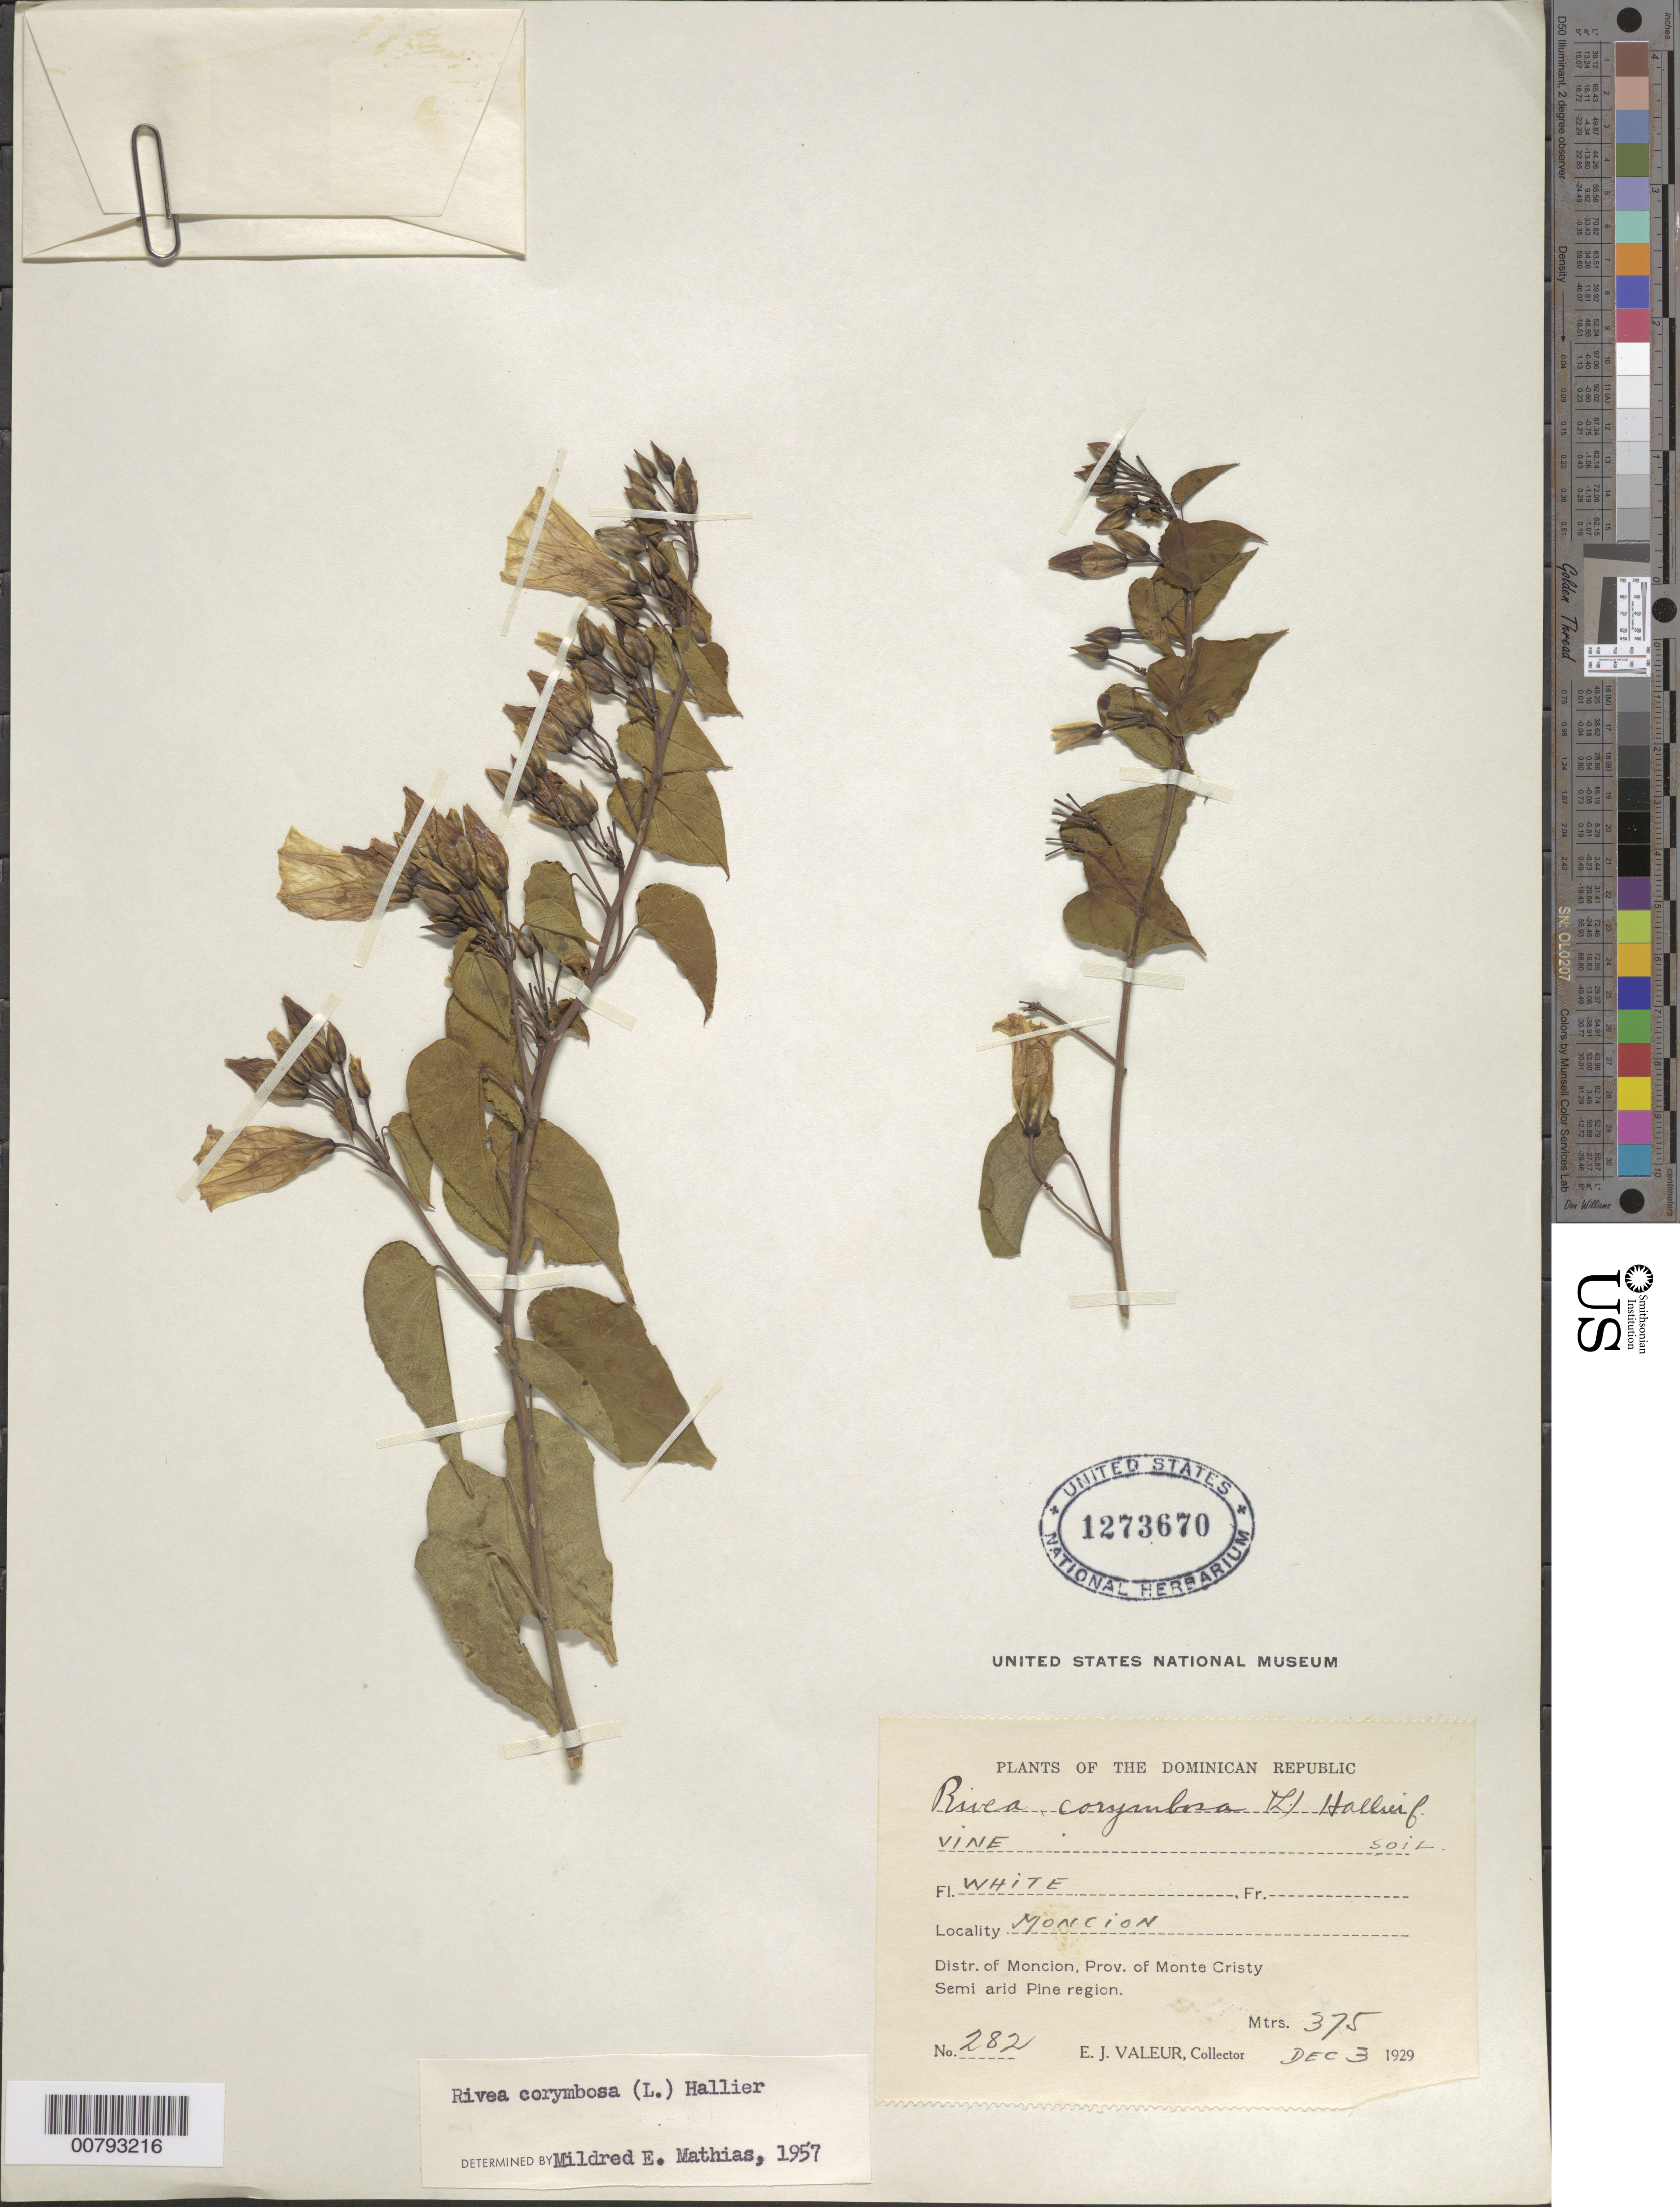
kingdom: Plantae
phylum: Tracheophyta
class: Magnoliopsida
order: Solanales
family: Convolvulaceae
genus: Turbina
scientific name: Turbina corymbosa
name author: (L.) Raf.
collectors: E. Valeur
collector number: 282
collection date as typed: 03 Dec 1929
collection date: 1929-12-03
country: Dominican Republic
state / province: Monte Cristi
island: Hispaniola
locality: Distr. Moncion, Locality Moncion.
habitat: Semi arid Pine region.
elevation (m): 375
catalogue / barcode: US 1273670